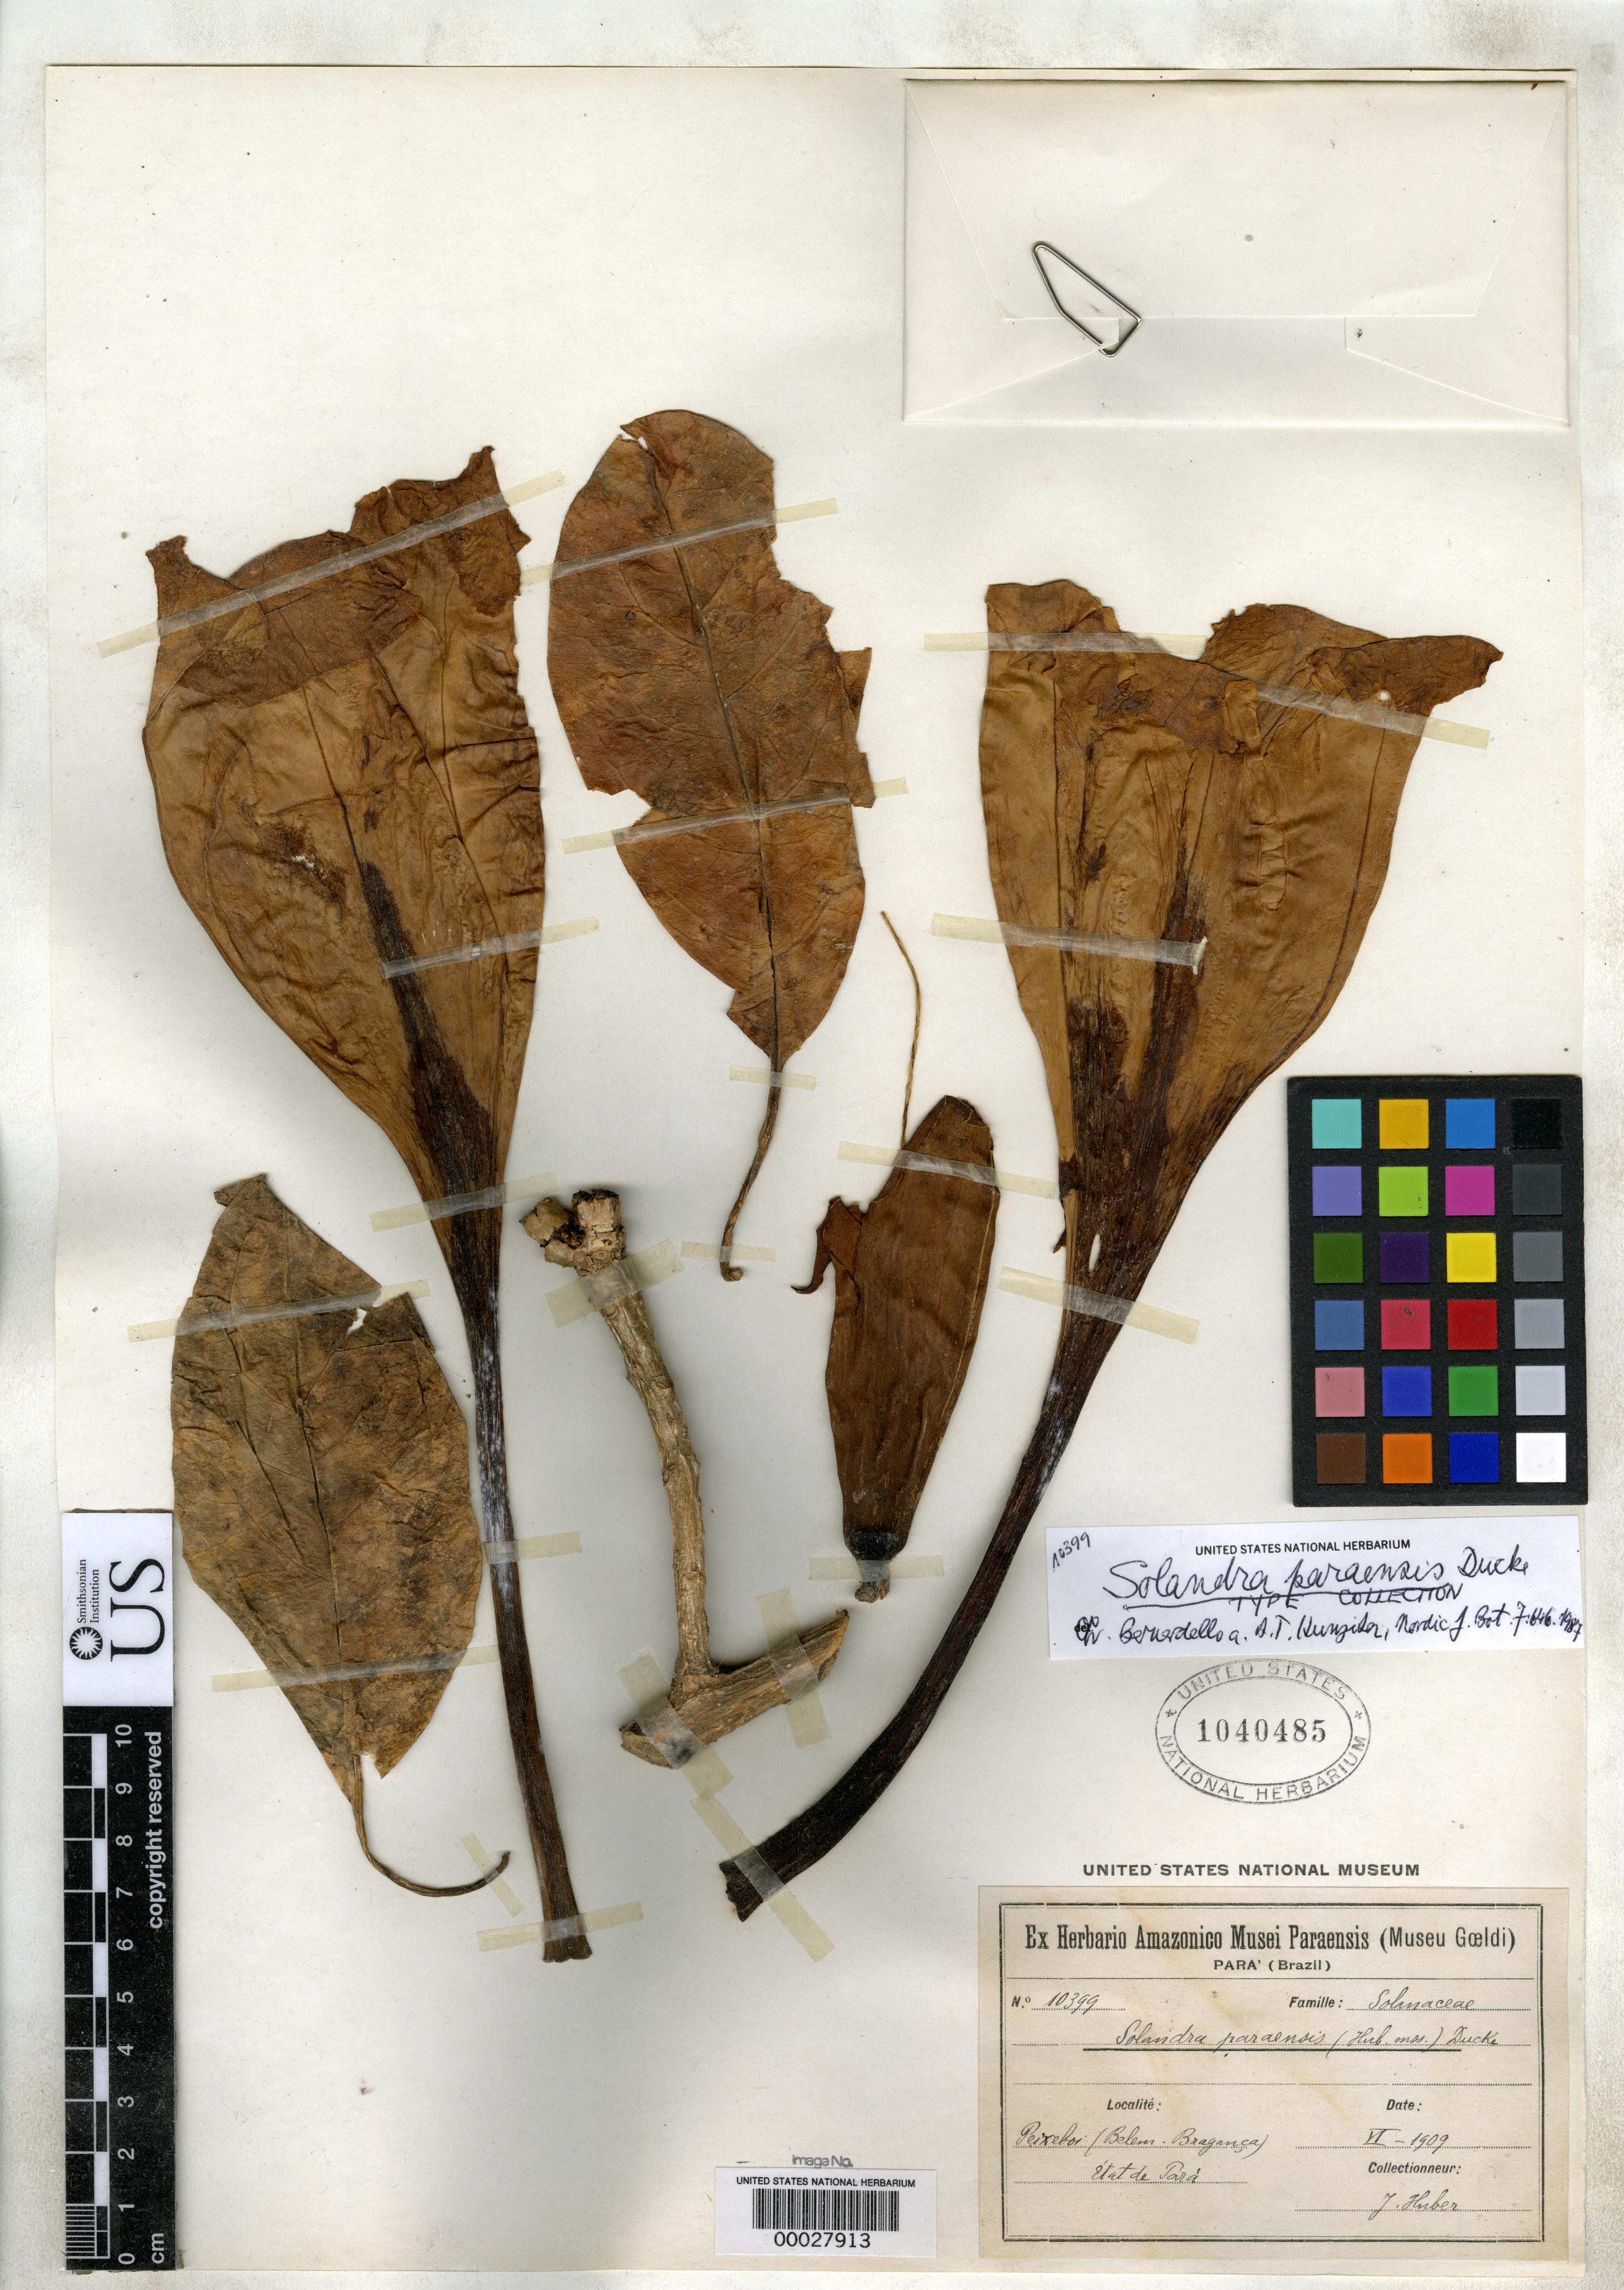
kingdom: Plantae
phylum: Tracheophyta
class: Magnoliopsida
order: Solanales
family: Solanaceae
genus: Solandra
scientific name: Solandra paraensis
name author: Huber ex Ducke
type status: Isotype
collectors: J. Huber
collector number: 10399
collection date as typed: Jun 1909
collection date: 1909-06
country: Brazil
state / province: Pará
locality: Peixeboi.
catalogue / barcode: US 1040485